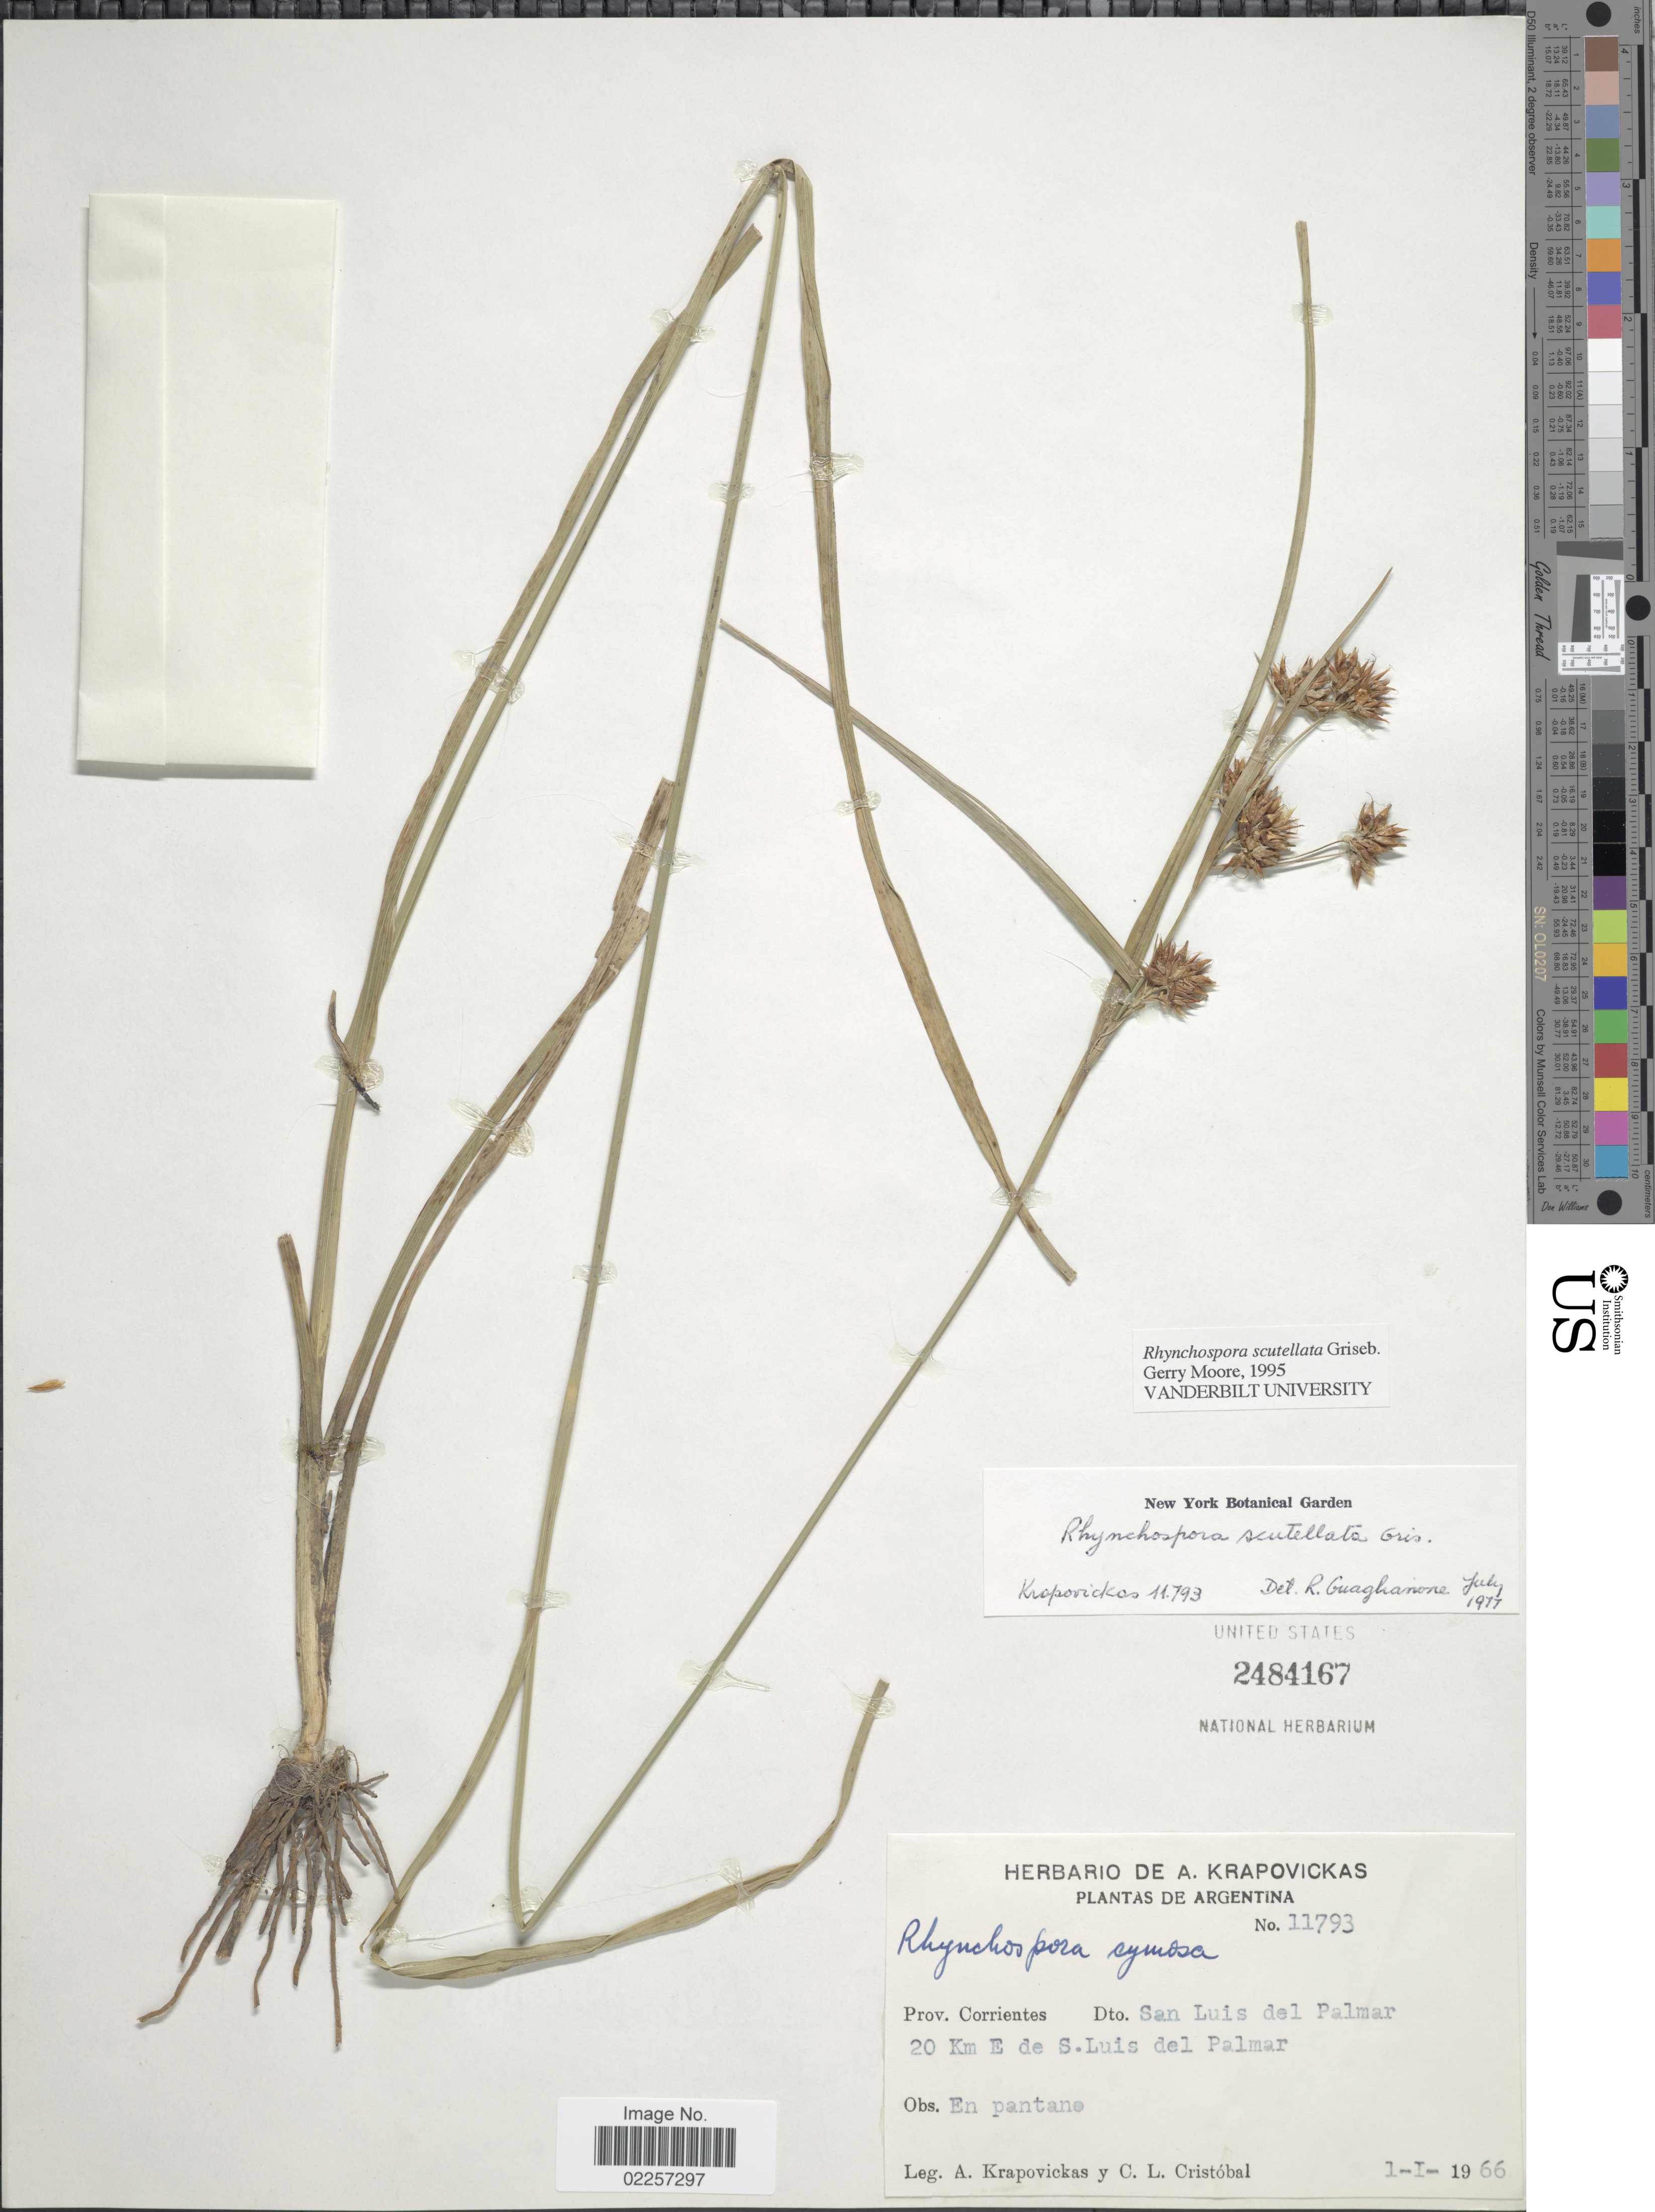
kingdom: Plantae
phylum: Tracheophyta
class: Liliopsida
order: Poales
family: Cyperaceae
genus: Rhynchospora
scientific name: Rhynchospora scutellata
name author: Griseb.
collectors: A. Krapovickas & C. L. Cristóbal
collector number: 11793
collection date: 1966-01-01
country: Argentina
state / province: Corrientes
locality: Dto, San Luis del Palmar, 20 km E de S. Luis del Palmar, en pantane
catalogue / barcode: US 2484167